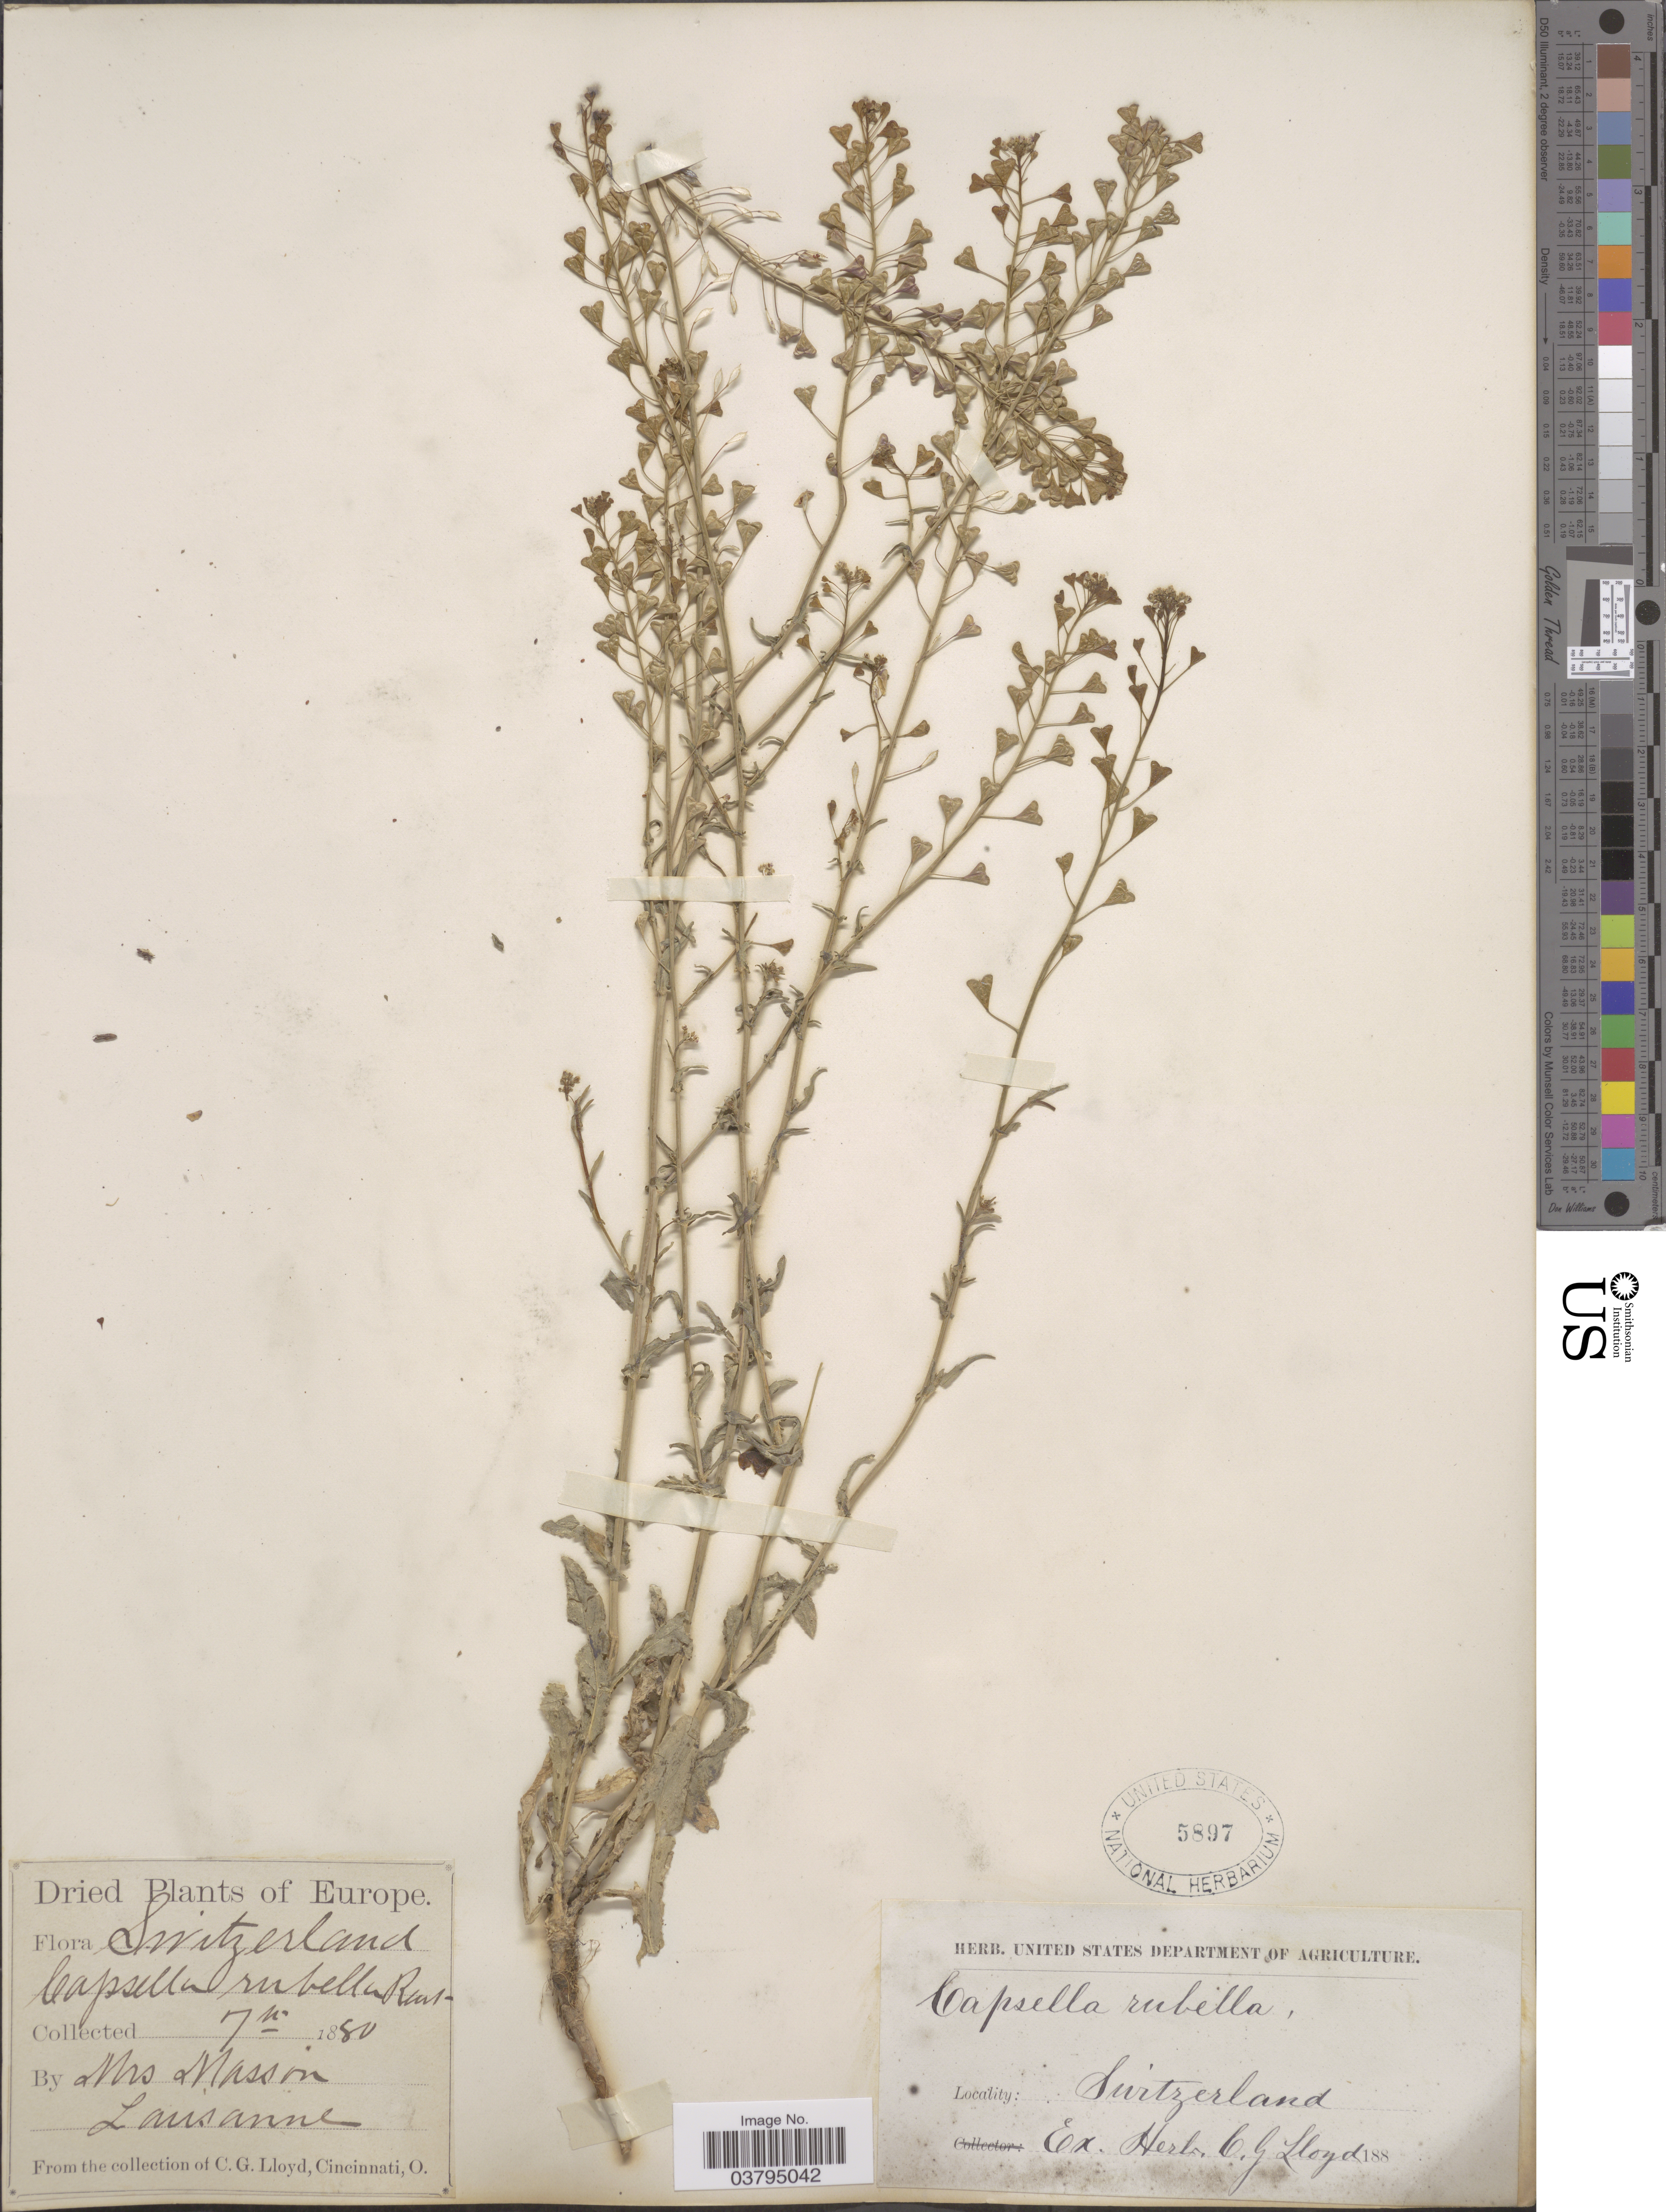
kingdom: Plantae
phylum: Tracheophyta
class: Magnoliopsida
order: Brassicales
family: Brassicaceae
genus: Capsella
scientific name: Capsella rubella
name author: Reut.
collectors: -. Masson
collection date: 1880-07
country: Switzerland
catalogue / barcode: US 5897